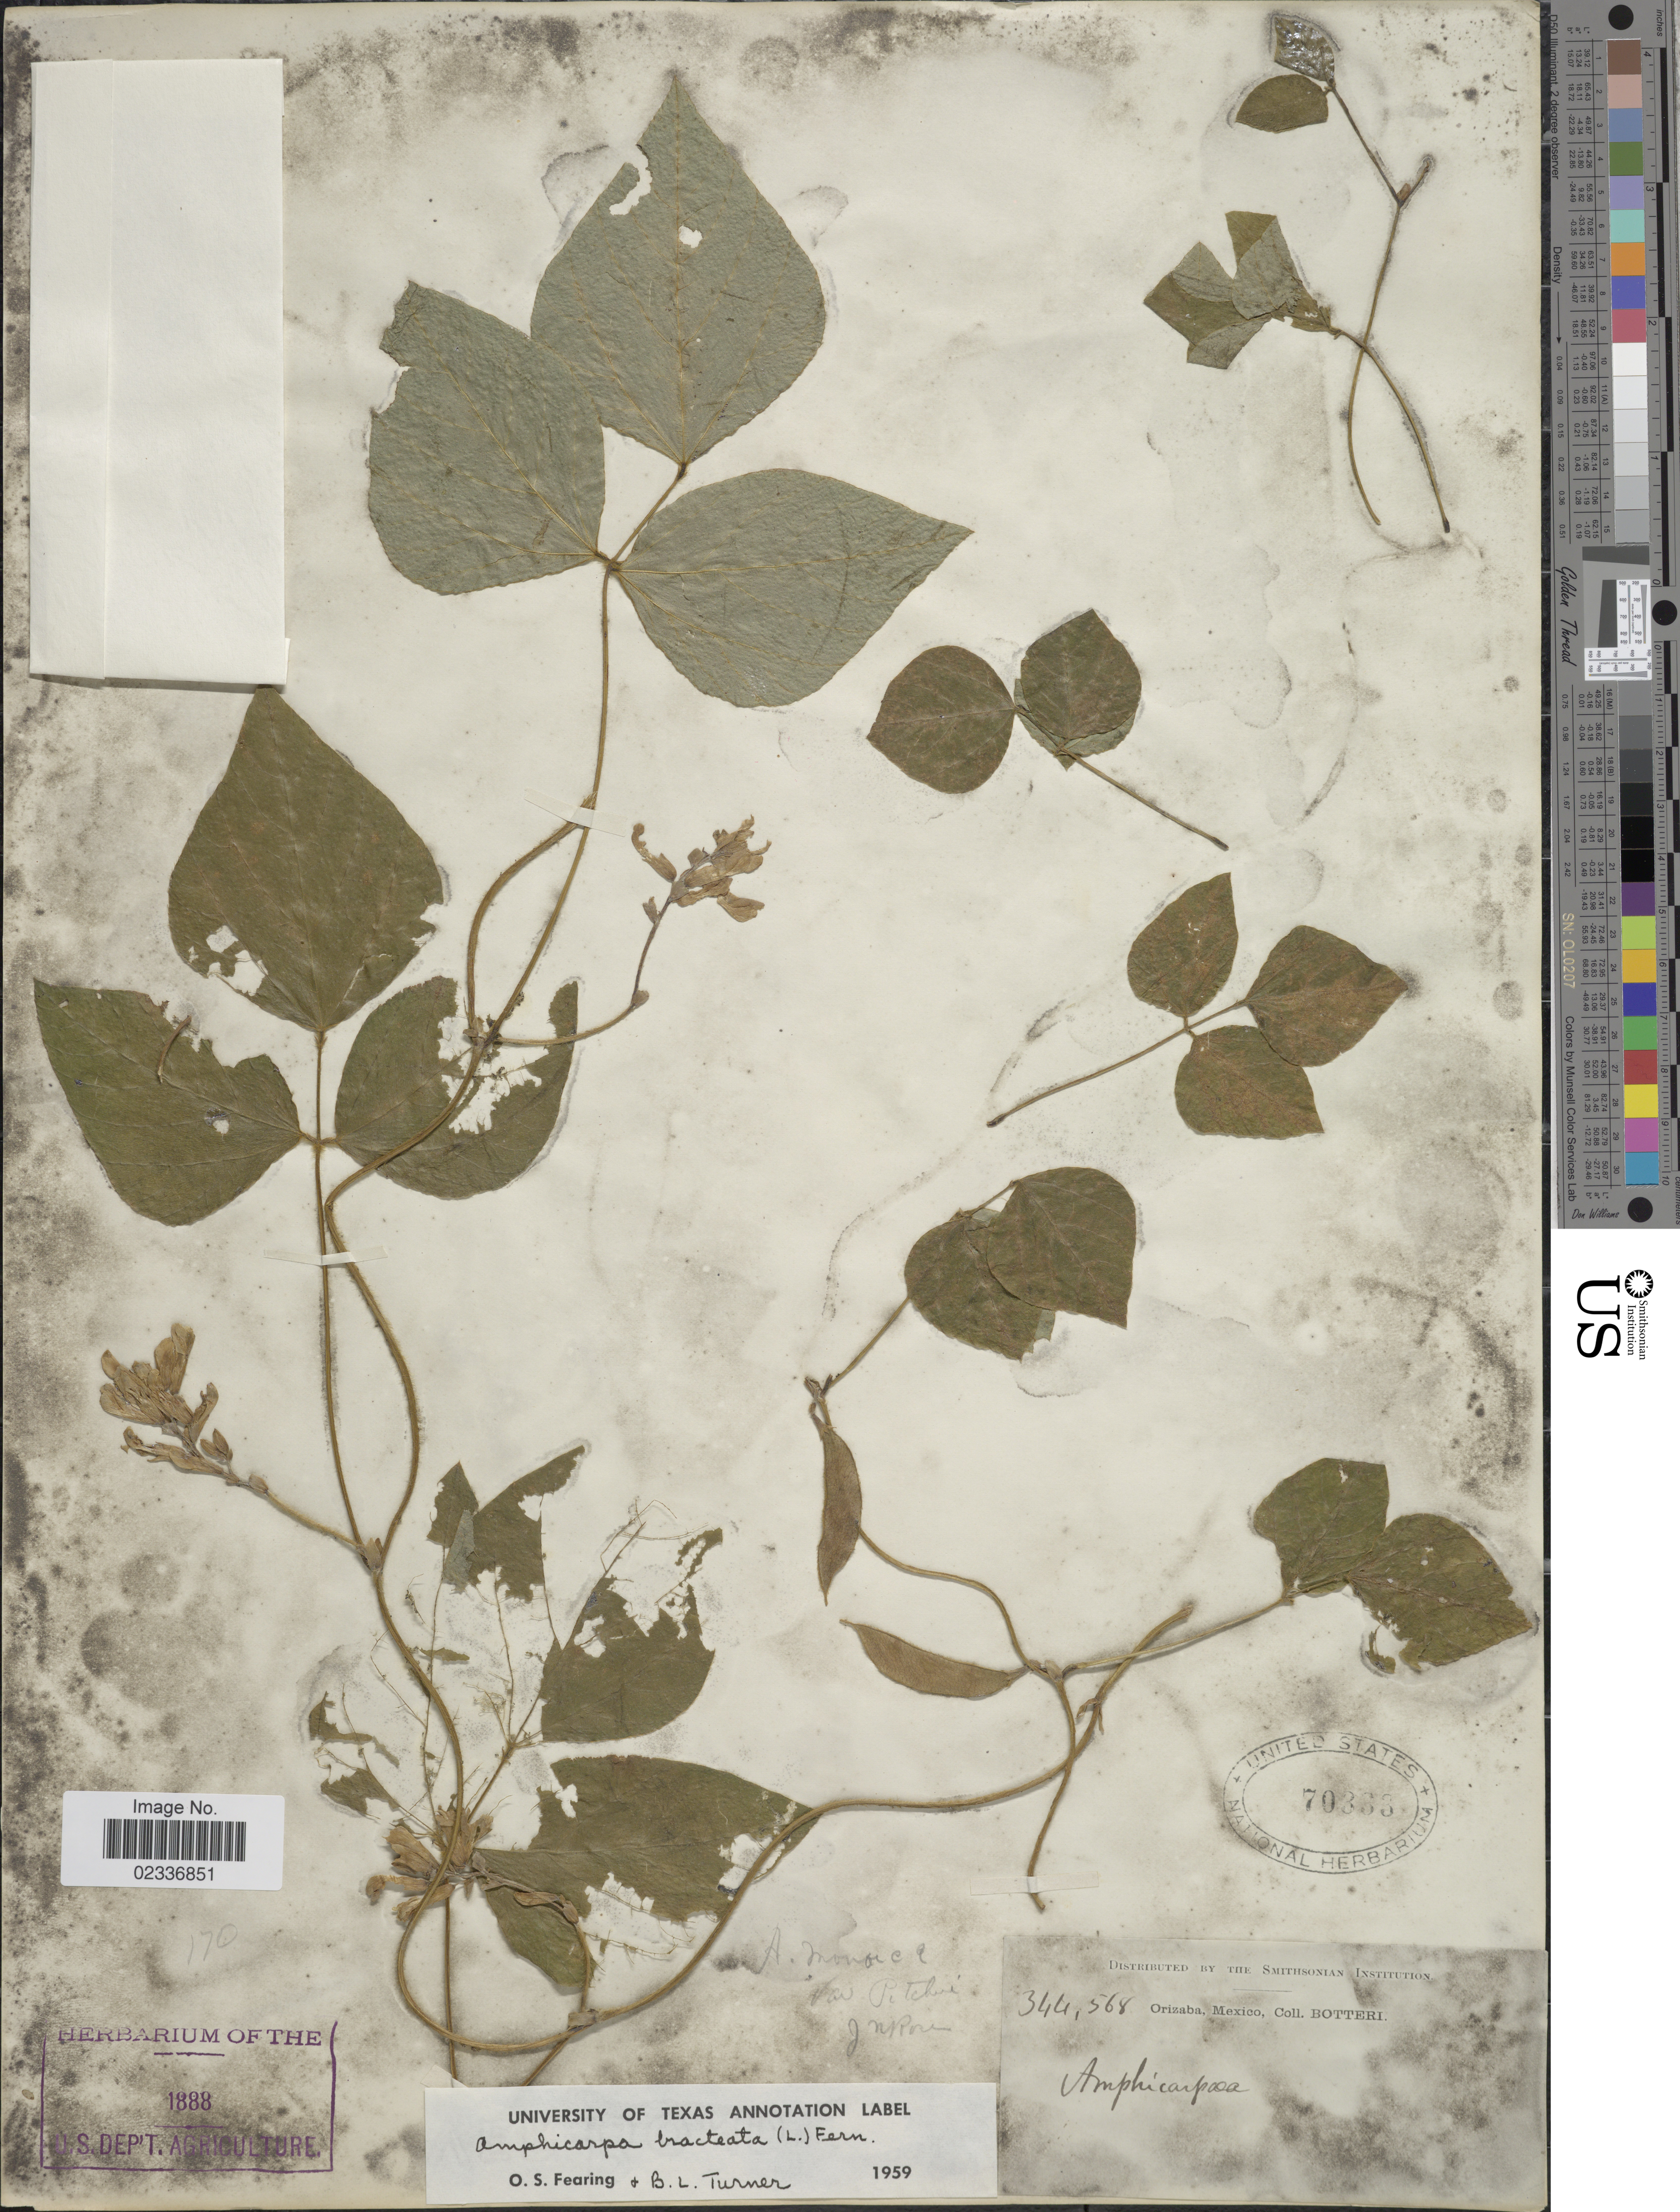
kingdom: Plantae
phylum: Tracheophyta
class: Magnoliopsida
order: Fabales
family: Fabaceae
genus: Amphicarpaea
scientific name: Amphicarpaea bracteata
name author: (L.) Fernald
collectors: -. Botteri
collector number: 344568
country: Mexico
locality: Oirzaba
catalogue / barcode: US 70363